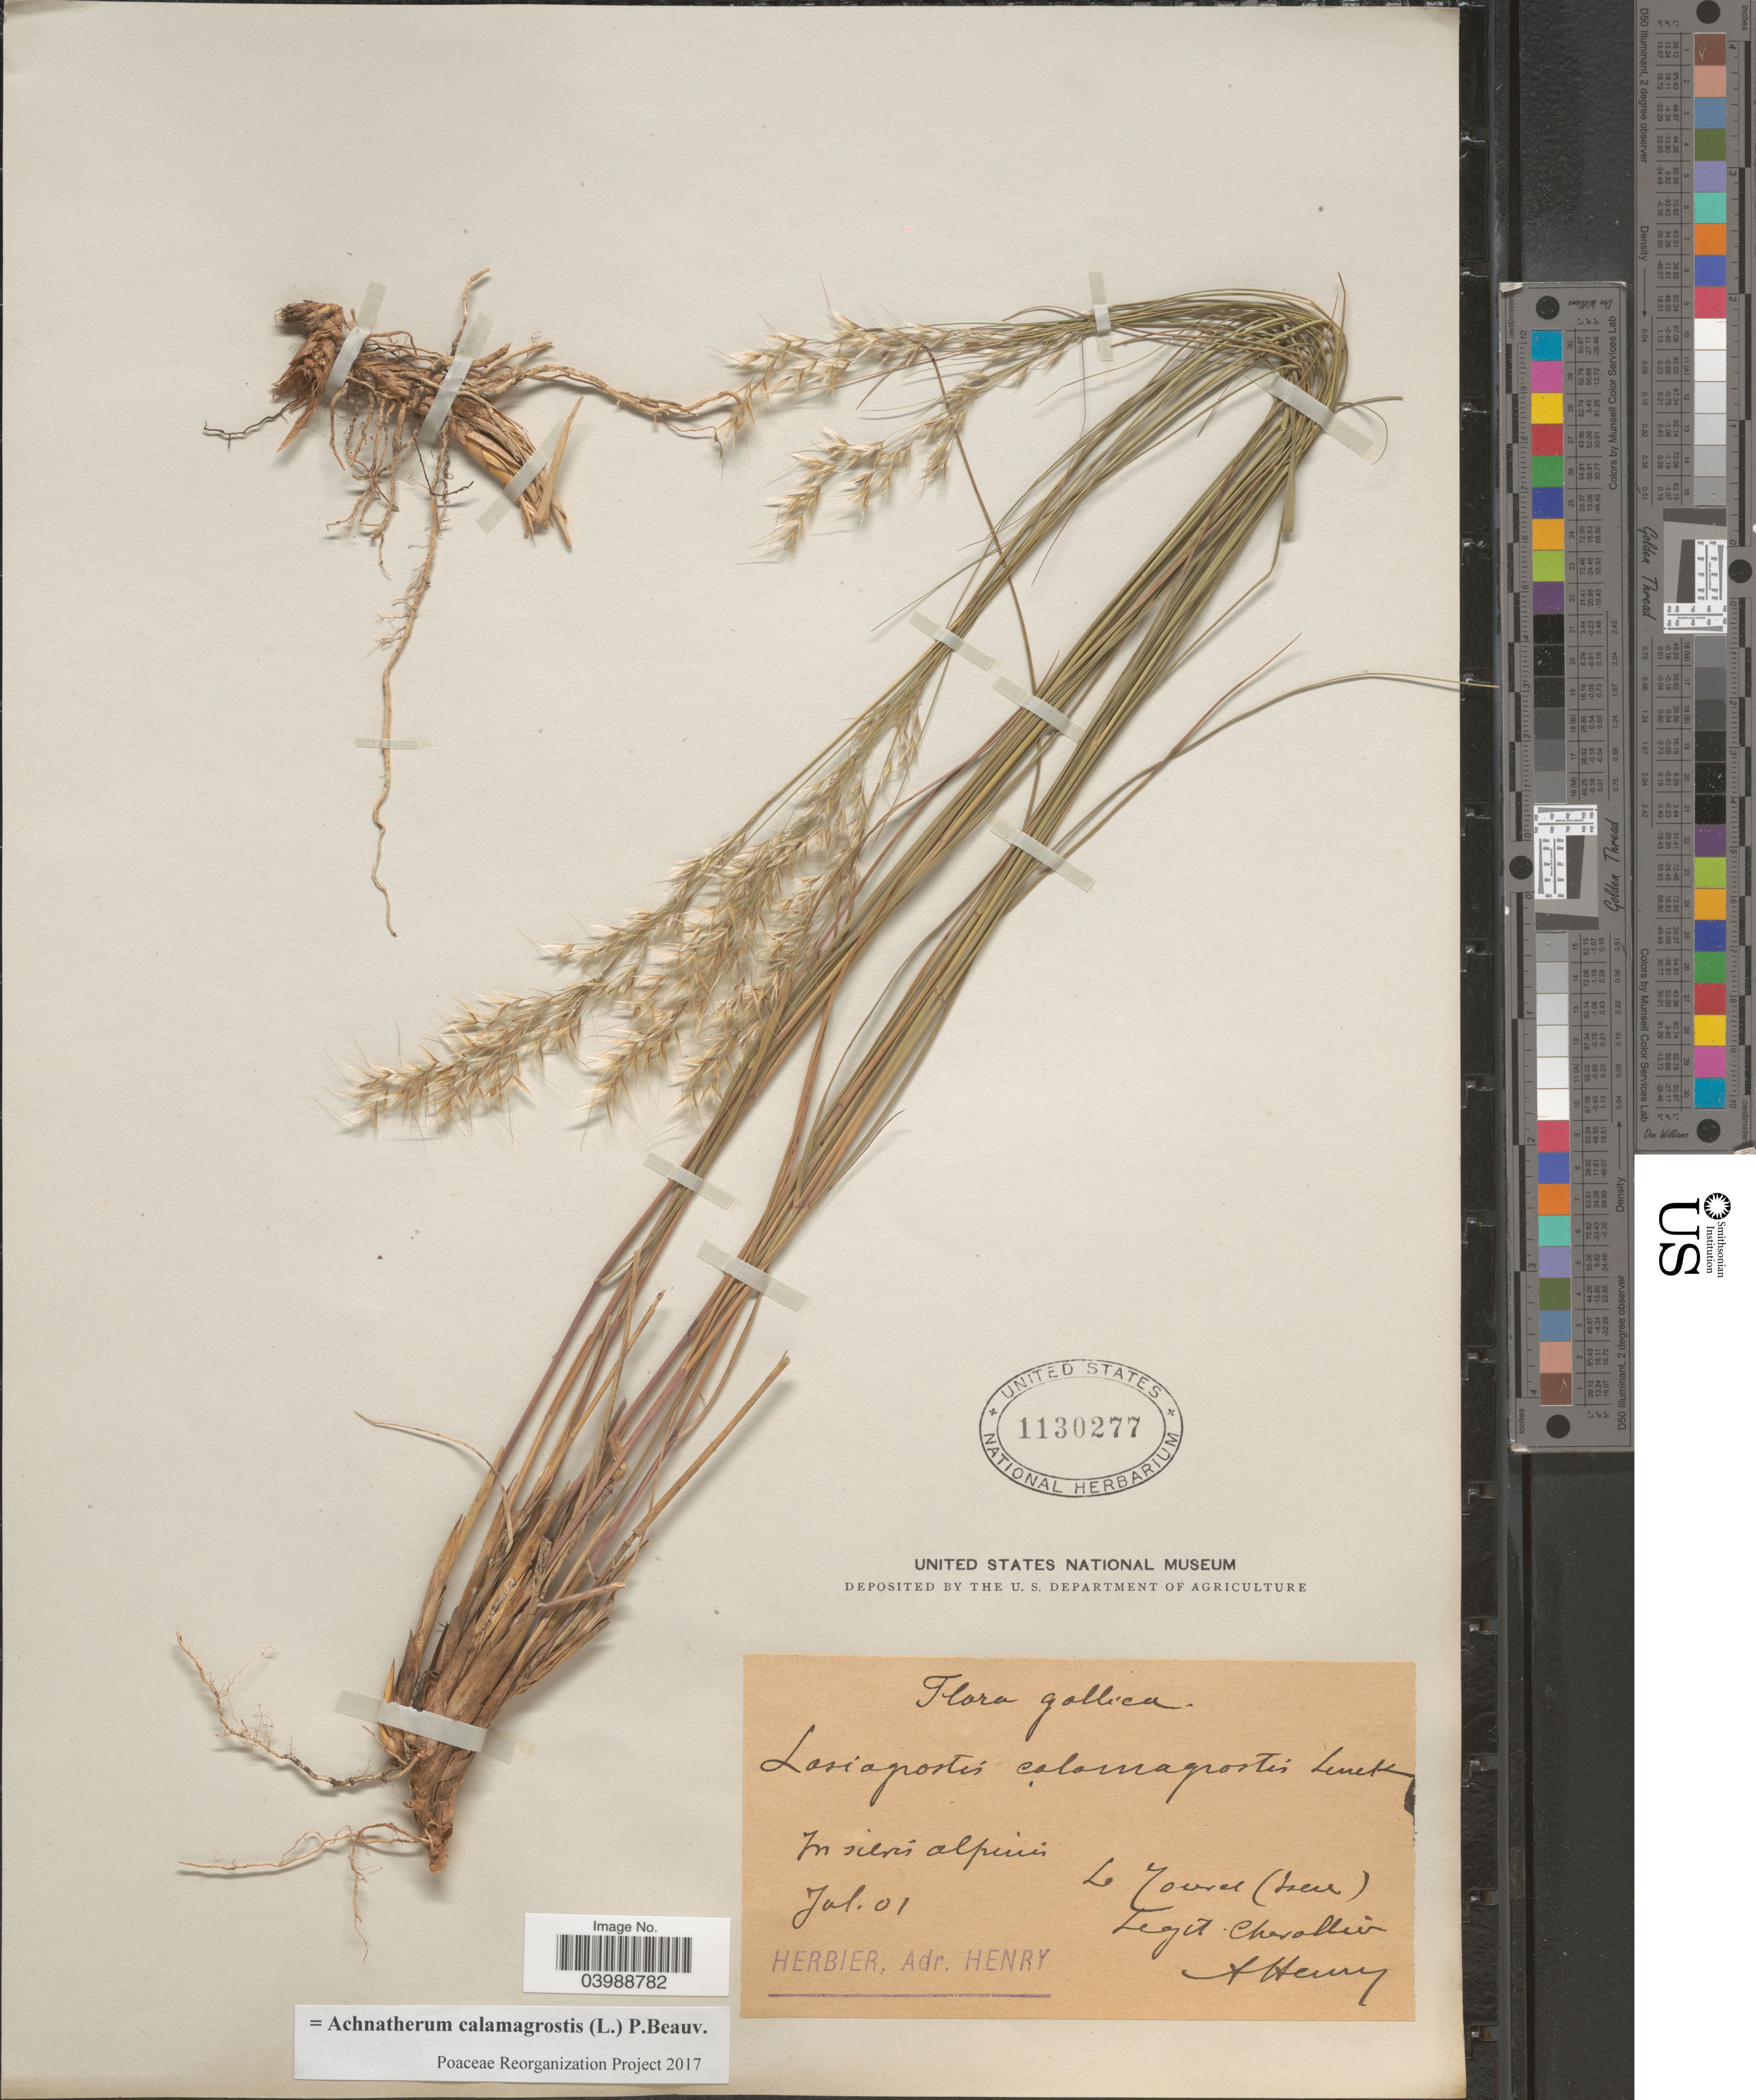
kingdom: Plantae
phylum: Tracheophyta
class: Liliopsida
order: Poales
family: Poaceae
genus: Achnatherum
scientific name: Achnatherum calamagrostis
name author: (L.) P. Beauv.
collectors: Chevallier & A. Henry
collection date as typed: Transcribed d/m/y: /7/1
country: France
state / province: Auvergne-Rhône-Alpes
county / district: Isère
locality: Gallica. In silvís alpinis. La Touvet (Isere).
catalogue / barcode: US 1130277